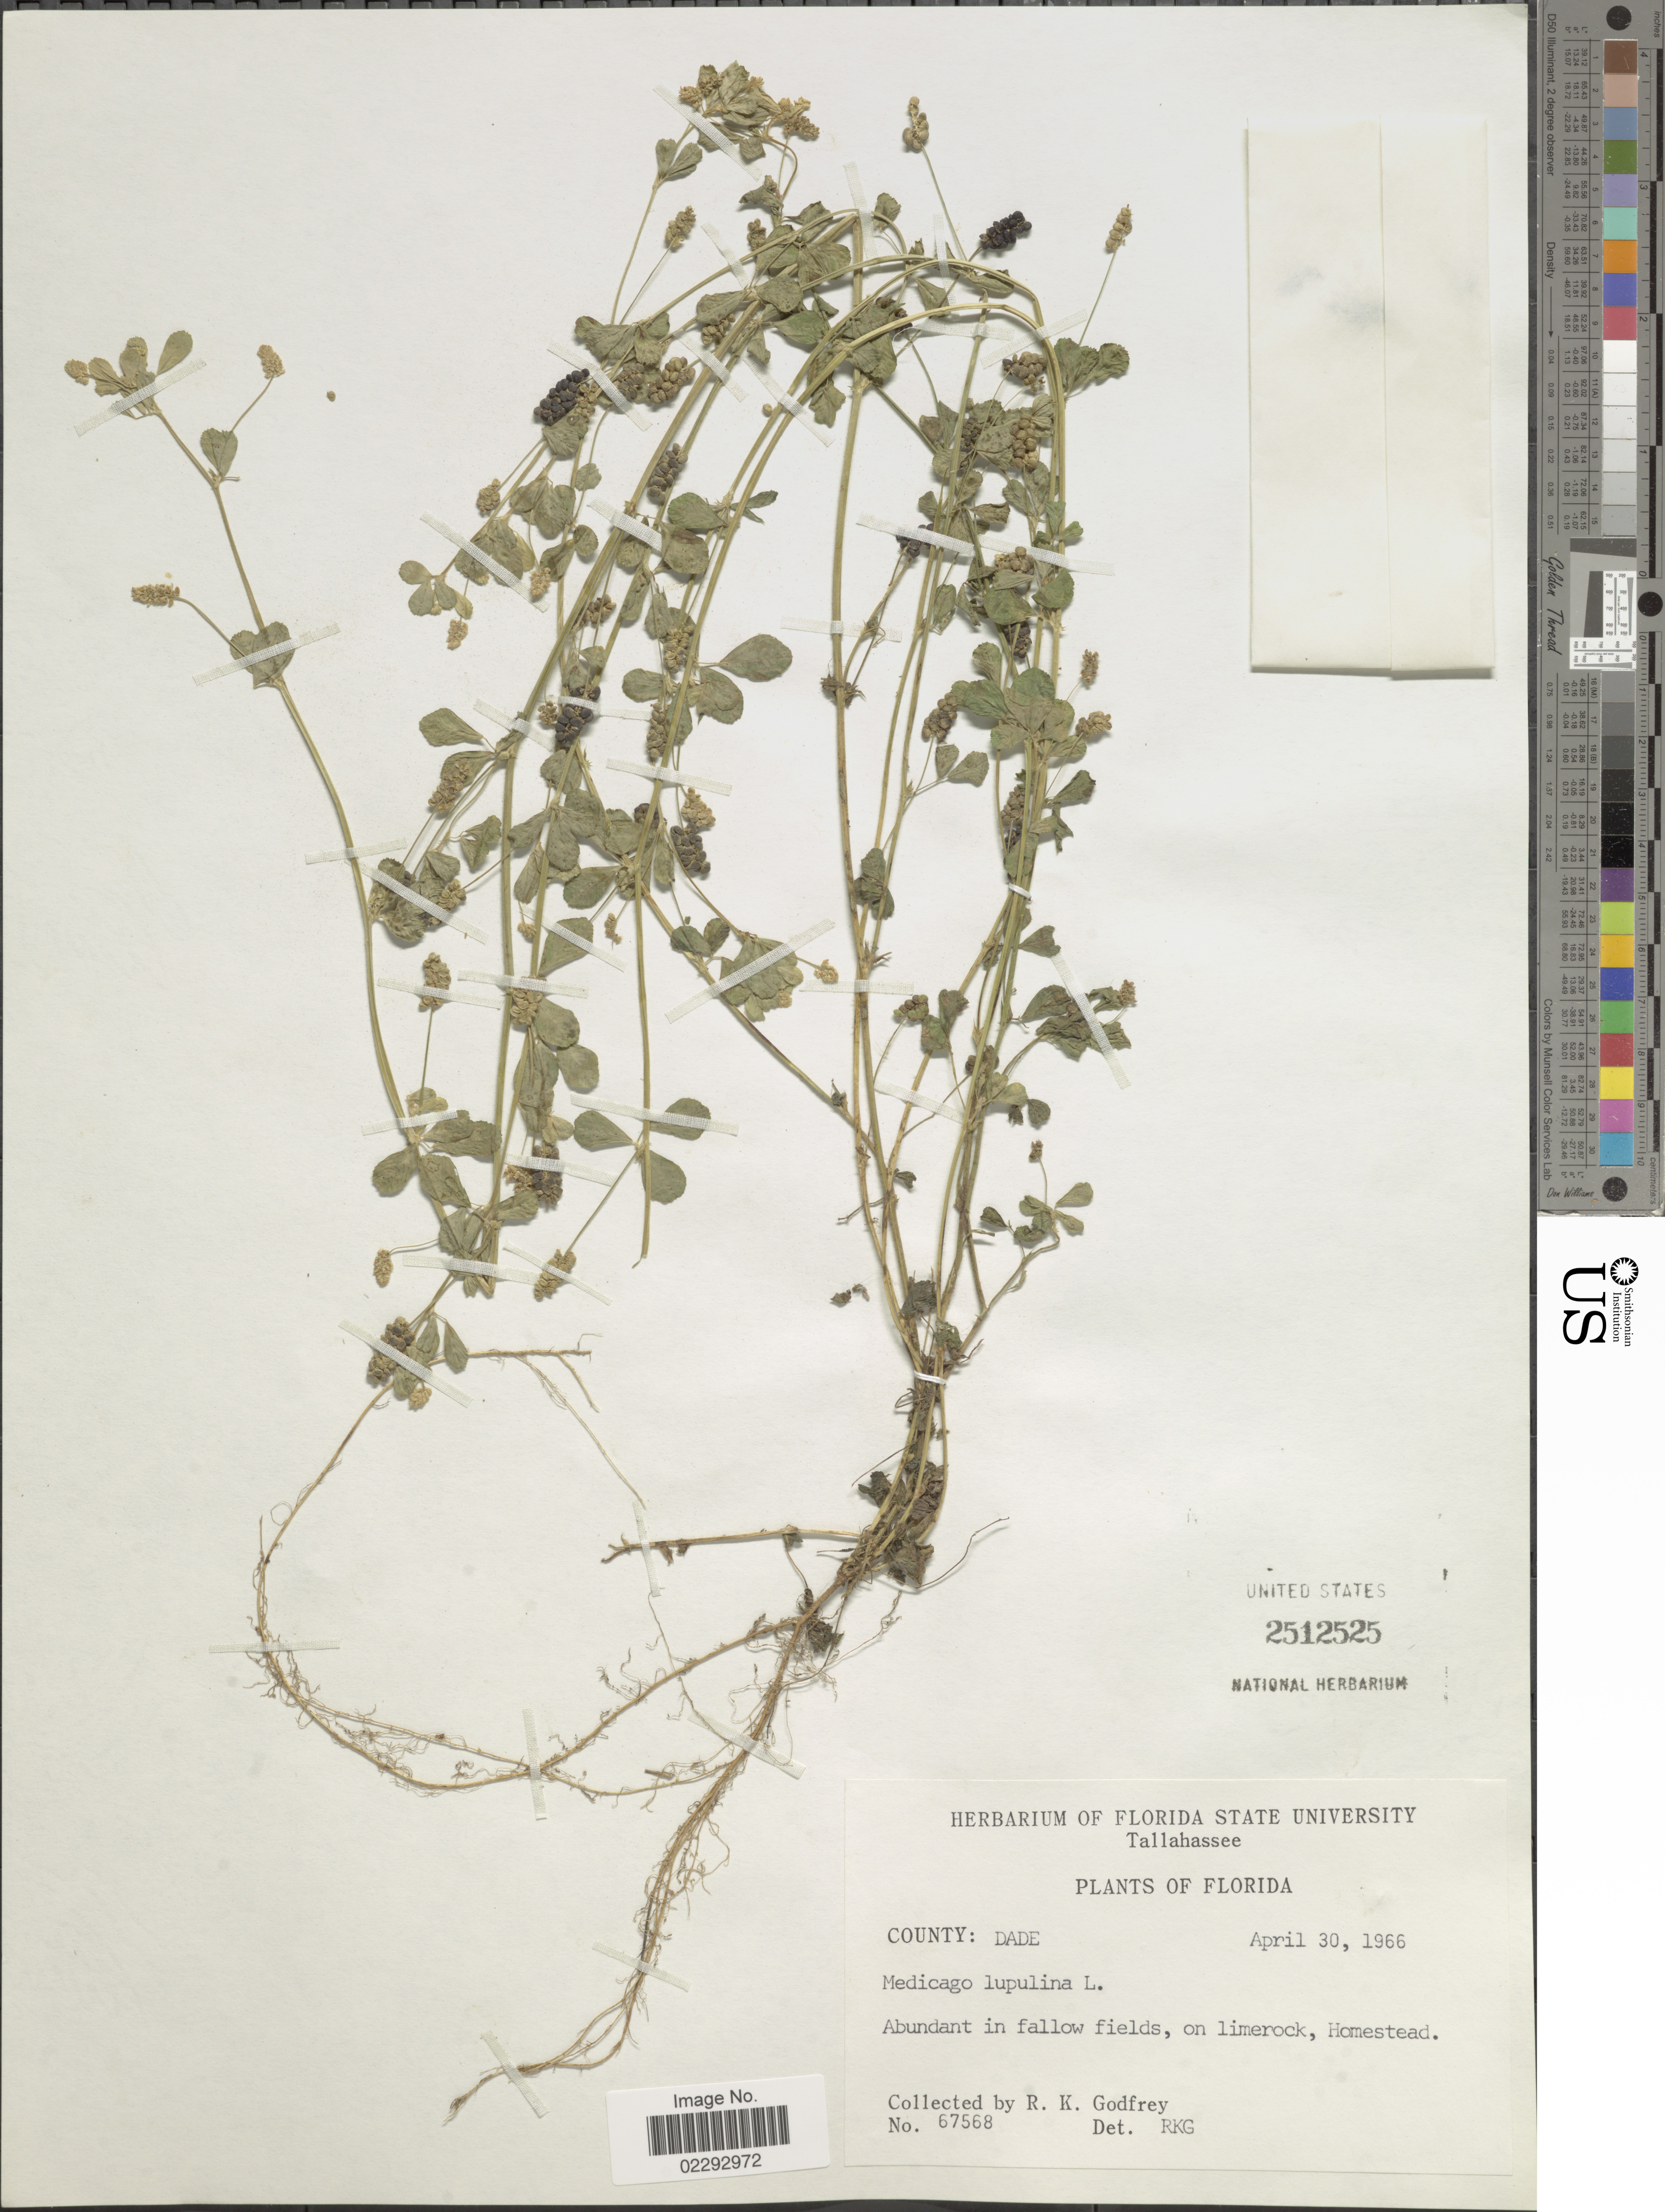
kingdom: Plantae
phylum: Tracheophyta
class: Magnoliopsida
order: Fabales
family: Fabaceae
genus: Medicago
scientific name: Medicago lupulina var. lupulina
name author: L.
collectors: R. K. Godfrey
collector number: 67568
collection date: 1966-04-30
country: United States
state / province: Florida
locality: Florida, County: Dade. Homestead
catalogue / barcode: US 2512525